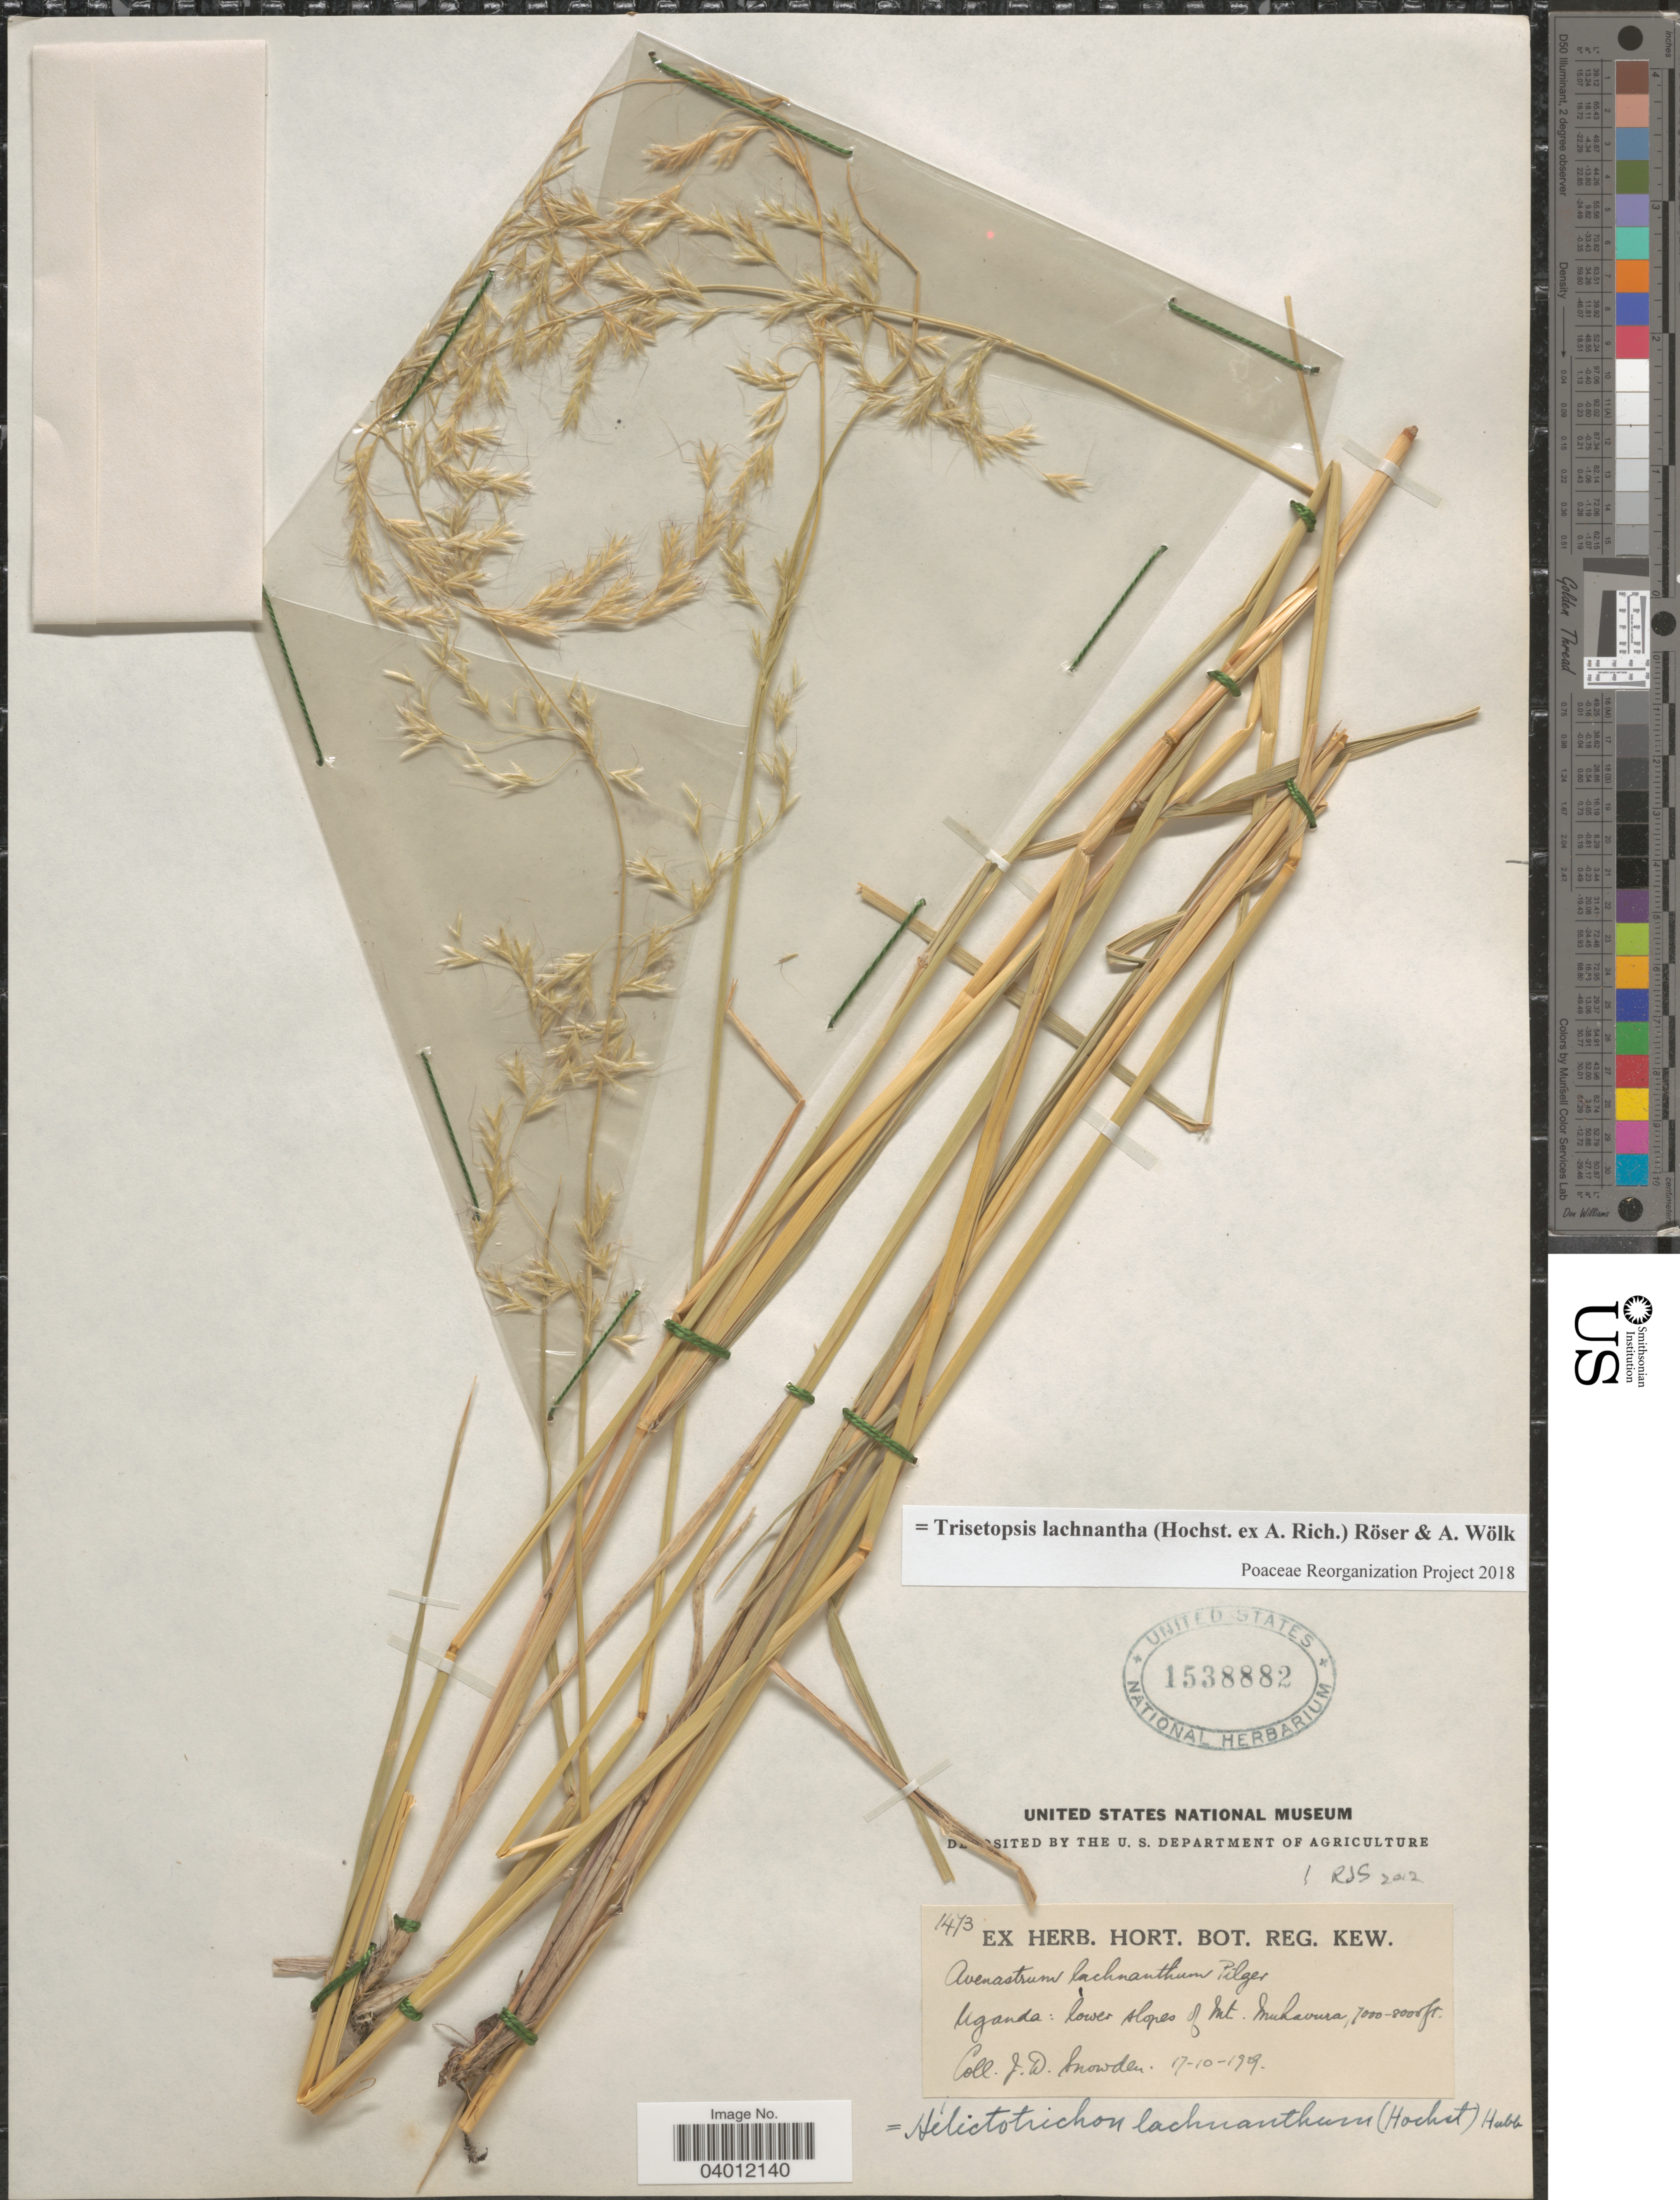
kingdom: Plantae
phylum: Tracheophyta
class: Liliopsida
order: Poales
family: Poaceae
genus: Trisetopsis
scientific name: Trisetopsis lachnantha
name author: (Hochst. ex A. Rich.) Röser & Wölk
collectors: J. Snowden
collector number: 1473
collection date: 1929-10-17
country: Uganda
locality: Lower slopes of Mt. Muhavura.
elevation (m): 2134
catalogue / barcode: US 1538882